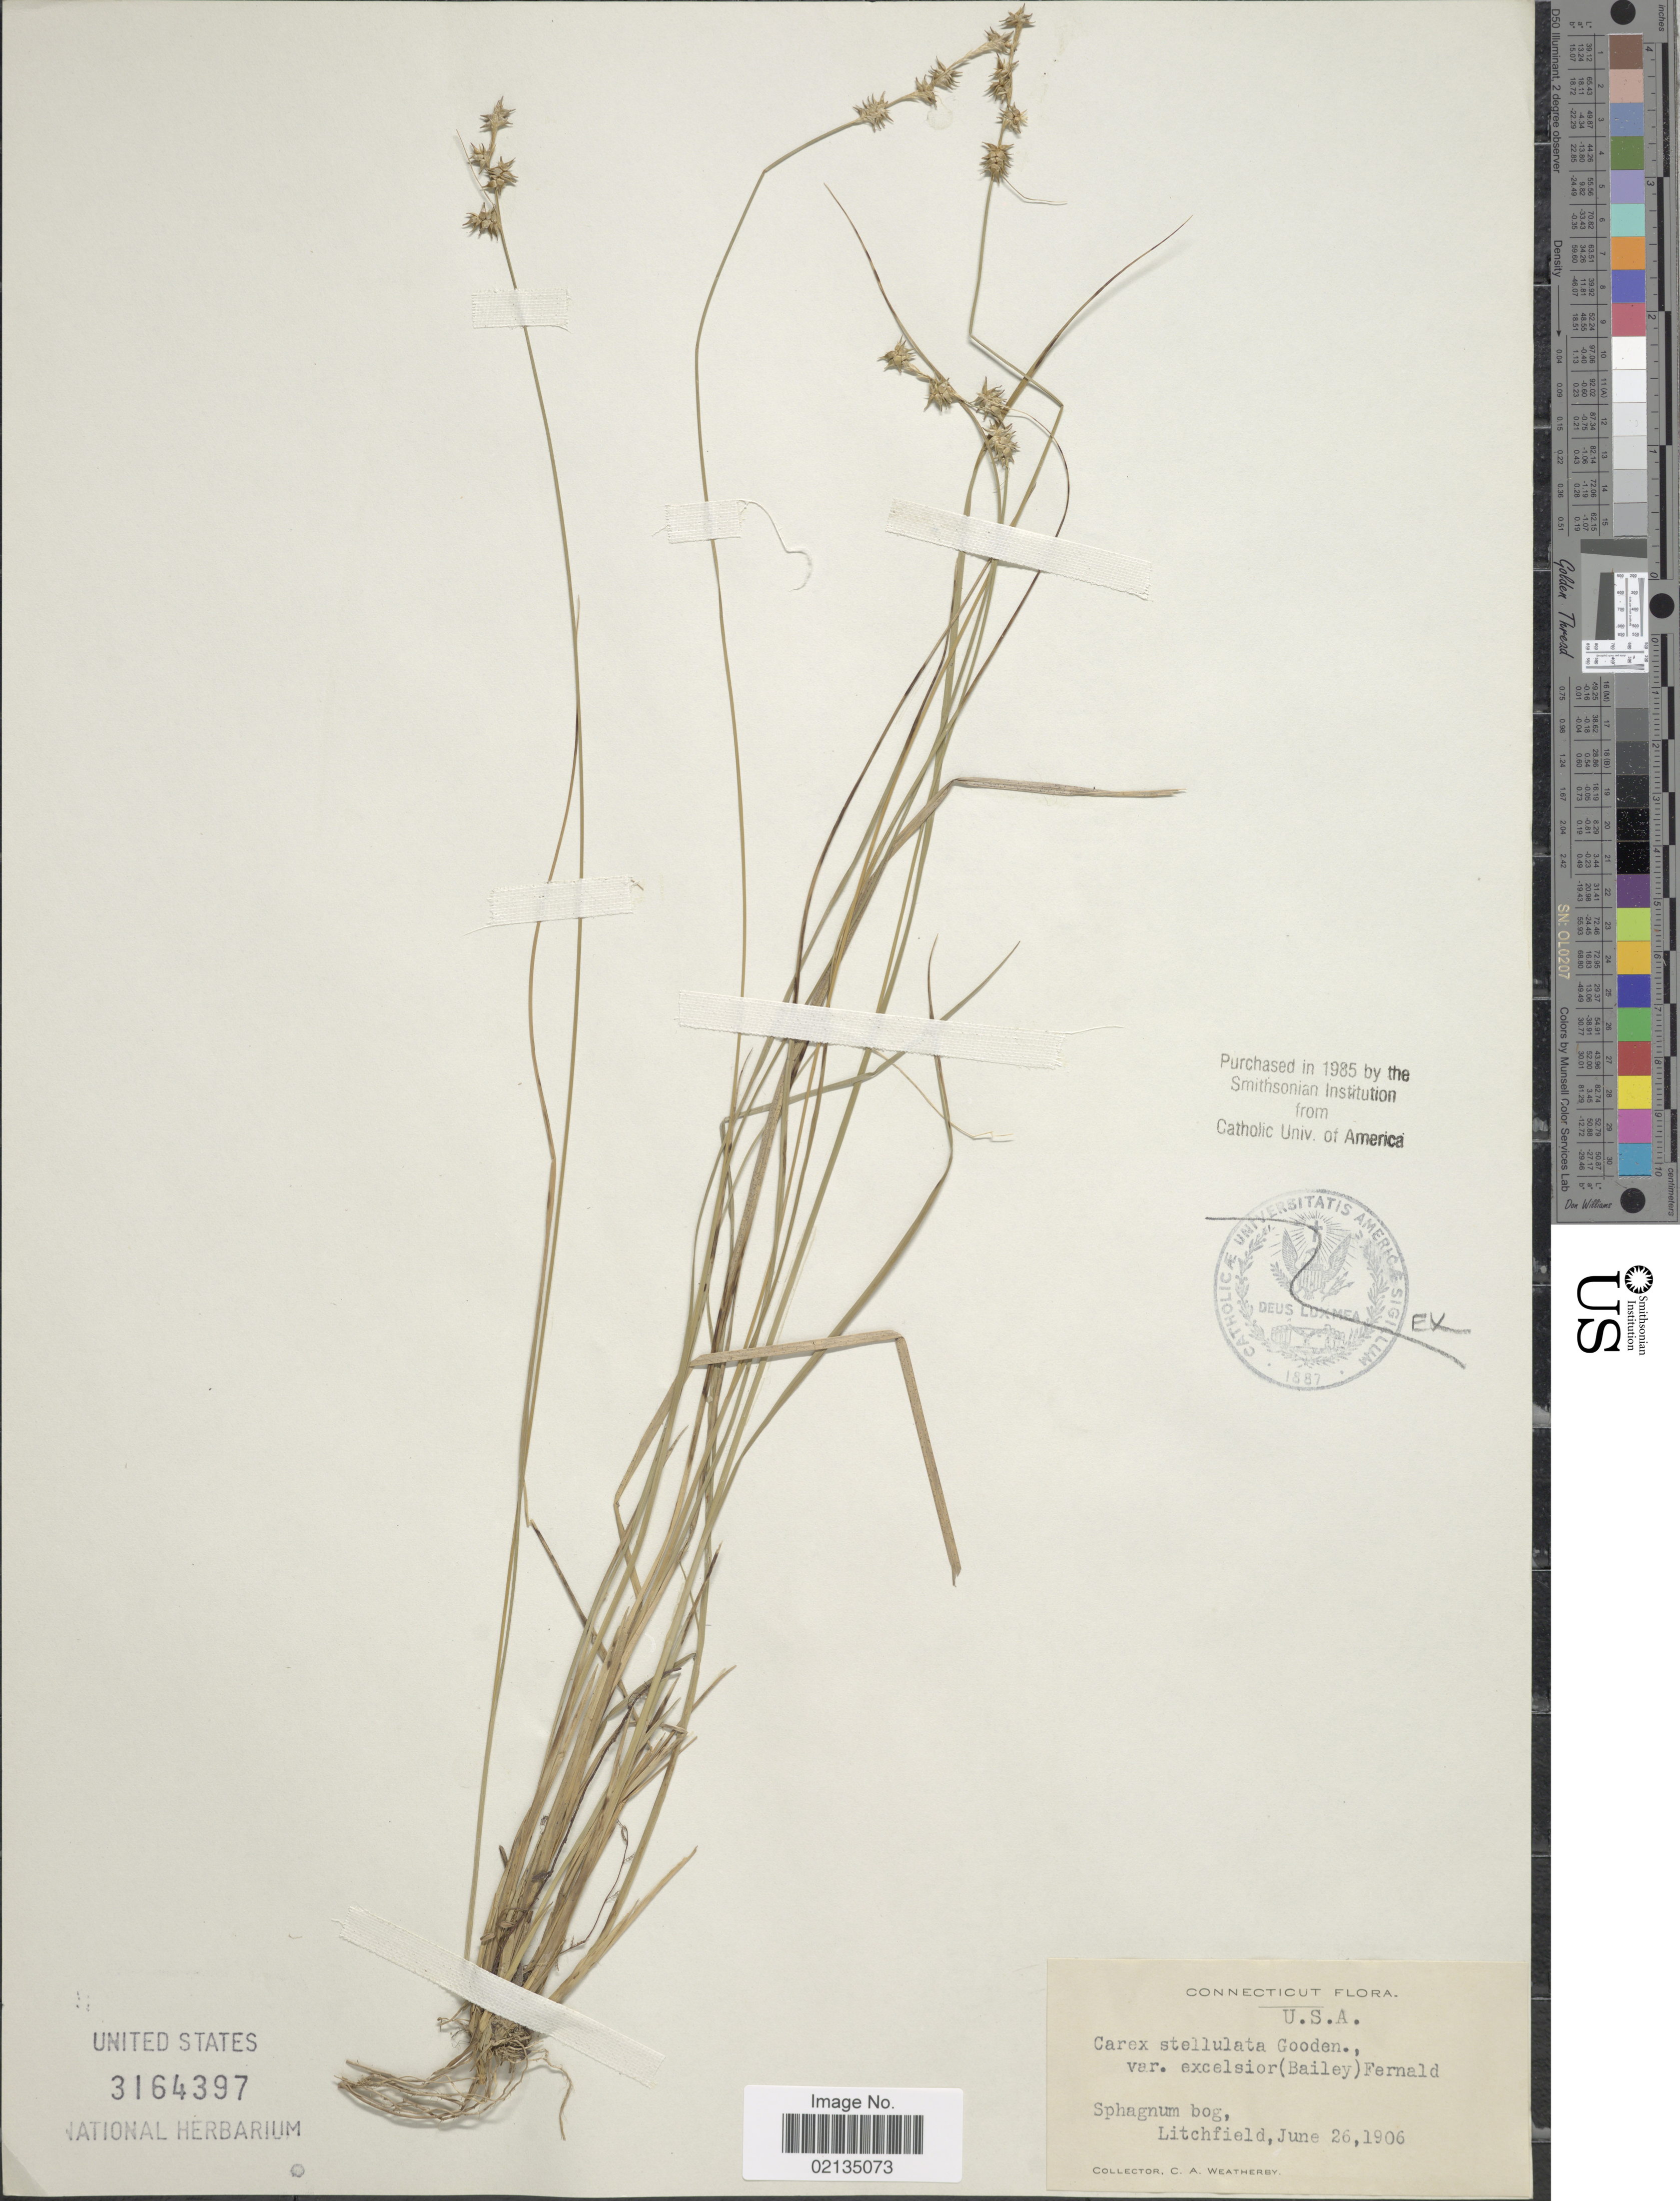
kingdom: Plantae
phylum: Tracheophyta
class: Liliopsida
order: Poales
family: Cyperaceae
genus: Carex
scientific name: Carex echinata subsp. echinata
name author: Murray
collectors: C. A. Weatherby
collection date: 1906-06-26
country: United States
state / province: Connecticut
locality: Litchfield.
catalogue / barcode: US 3164397